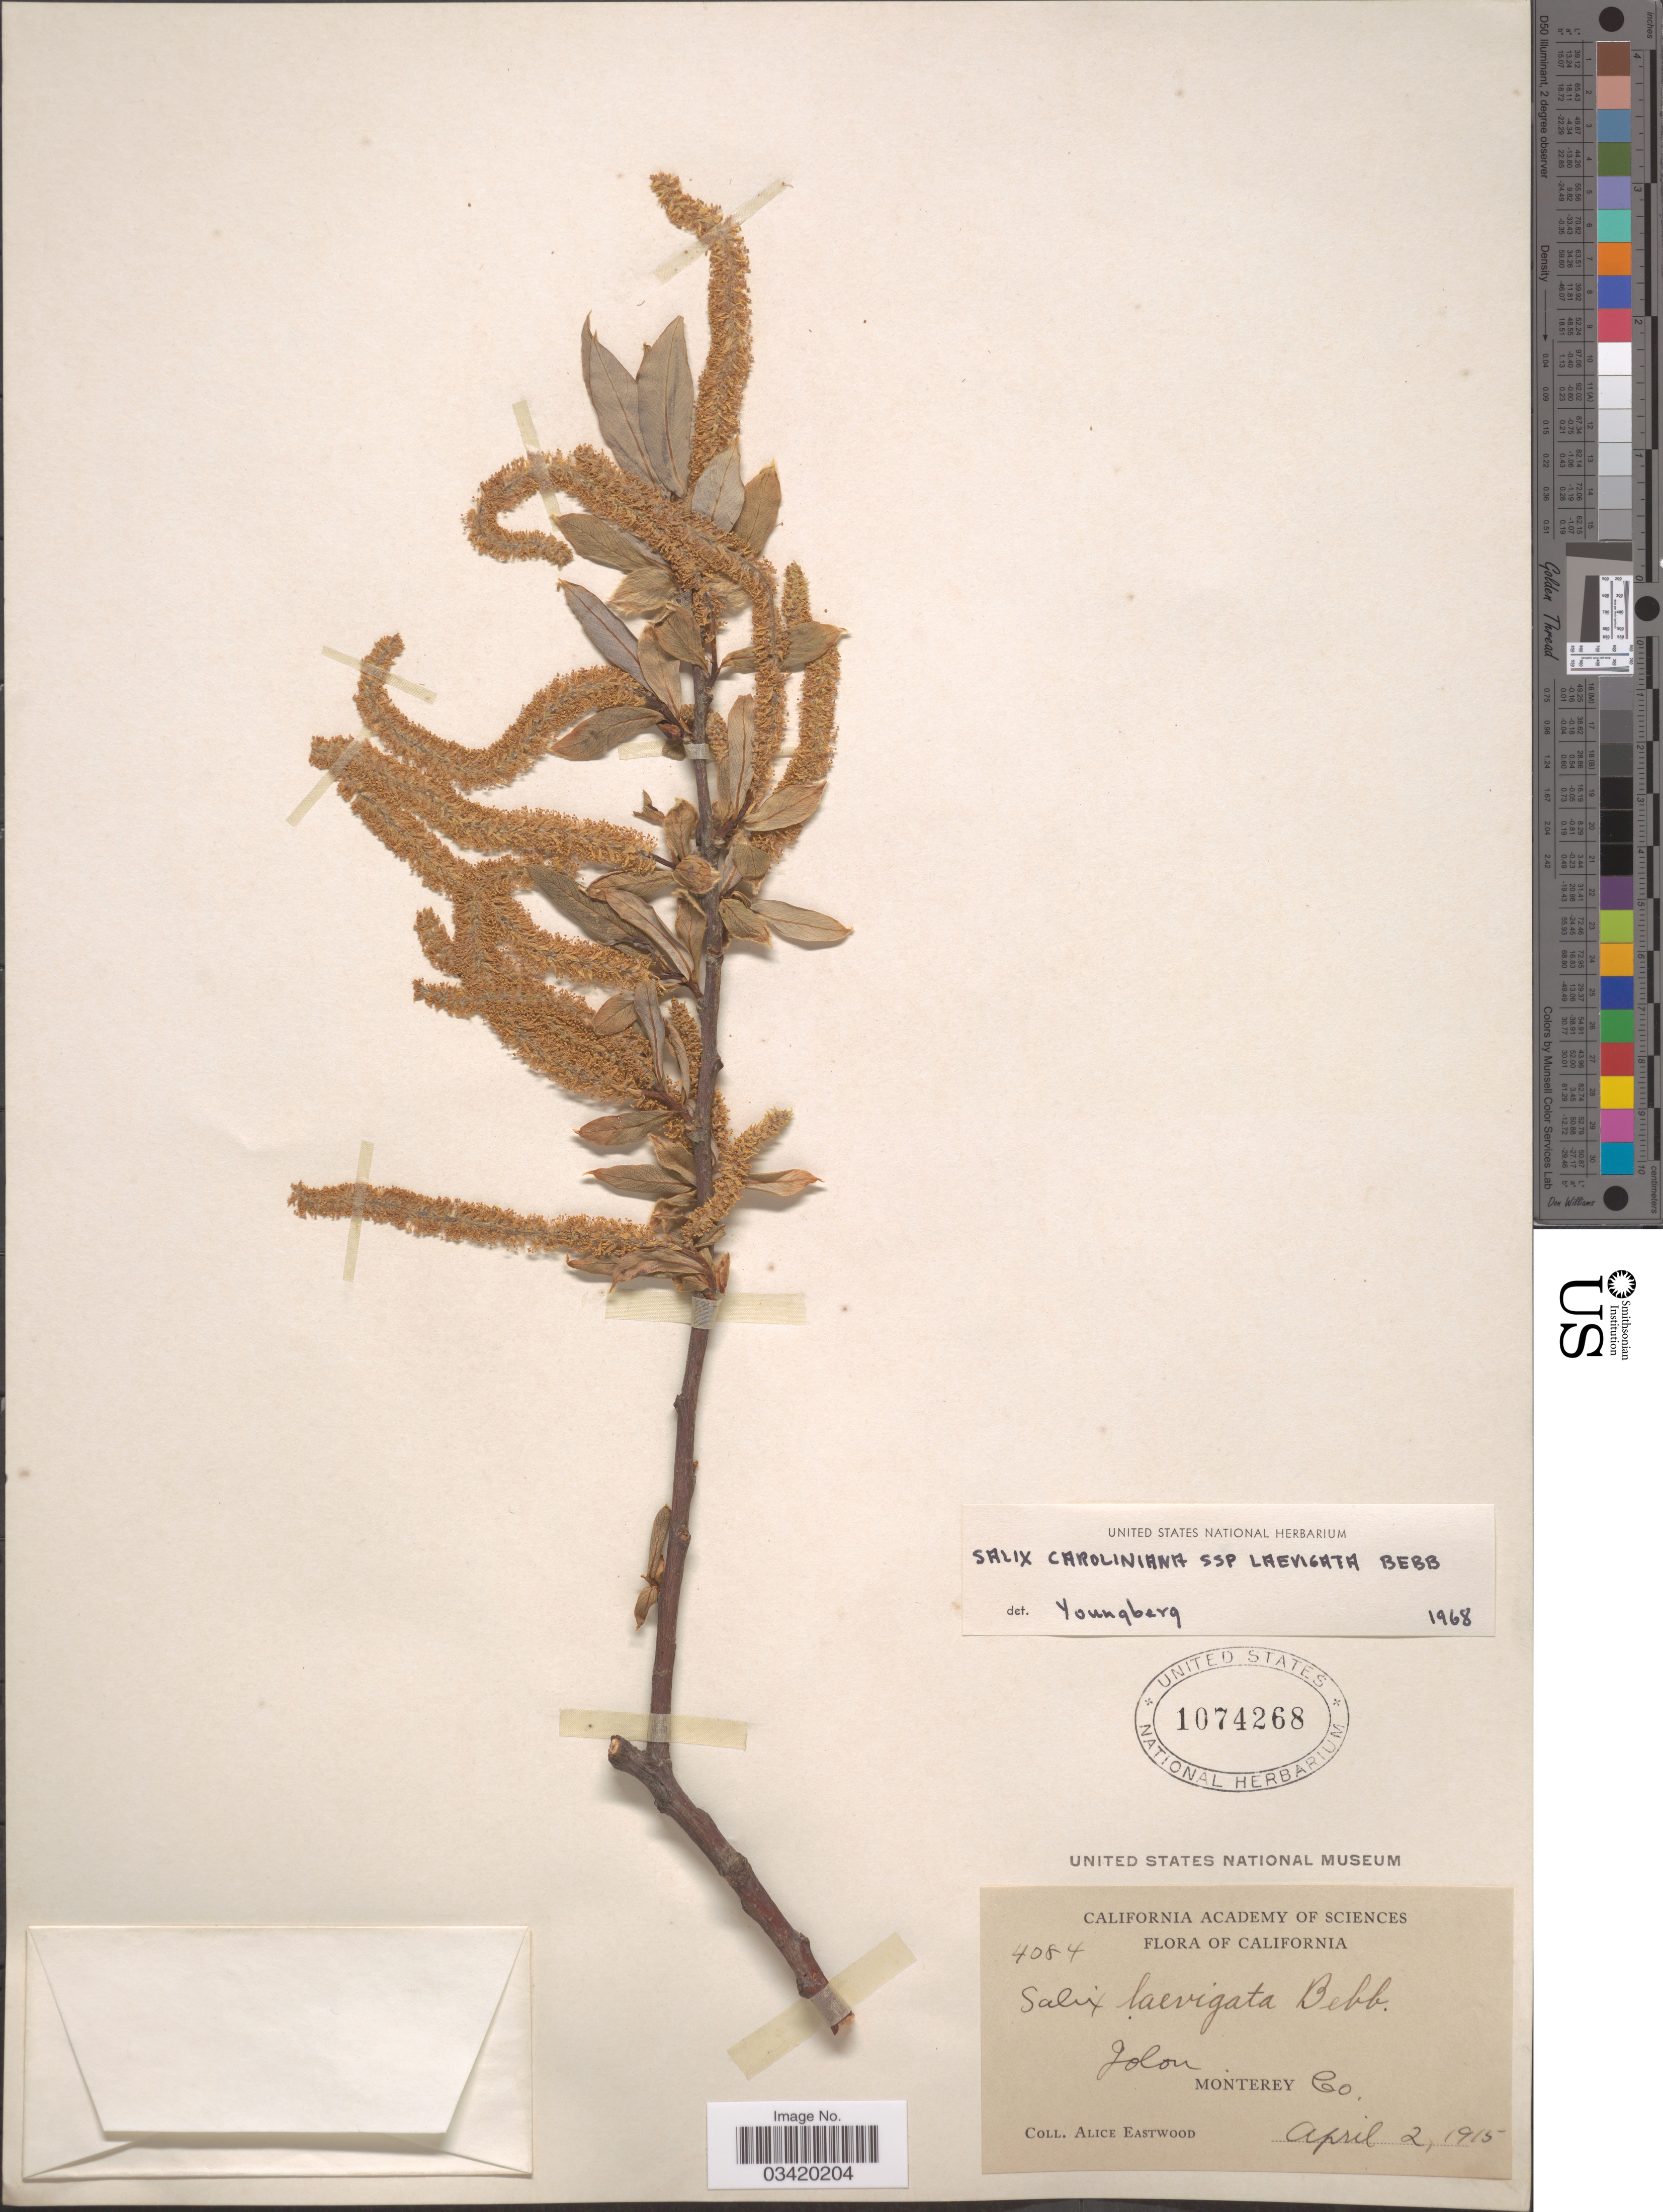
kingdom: Plantae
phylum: Tracheophyta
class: Magnoliopsida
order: Malpighiales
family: Salicaceae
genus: Salix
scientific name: Salix caroliniana subsp. laevigata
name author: Bebb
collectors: A. Eastwood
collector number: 4084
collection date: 1915-04-02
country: United States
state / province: California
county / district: Monterey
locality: Jolon. Monterey Co.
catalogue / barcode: US 1074268